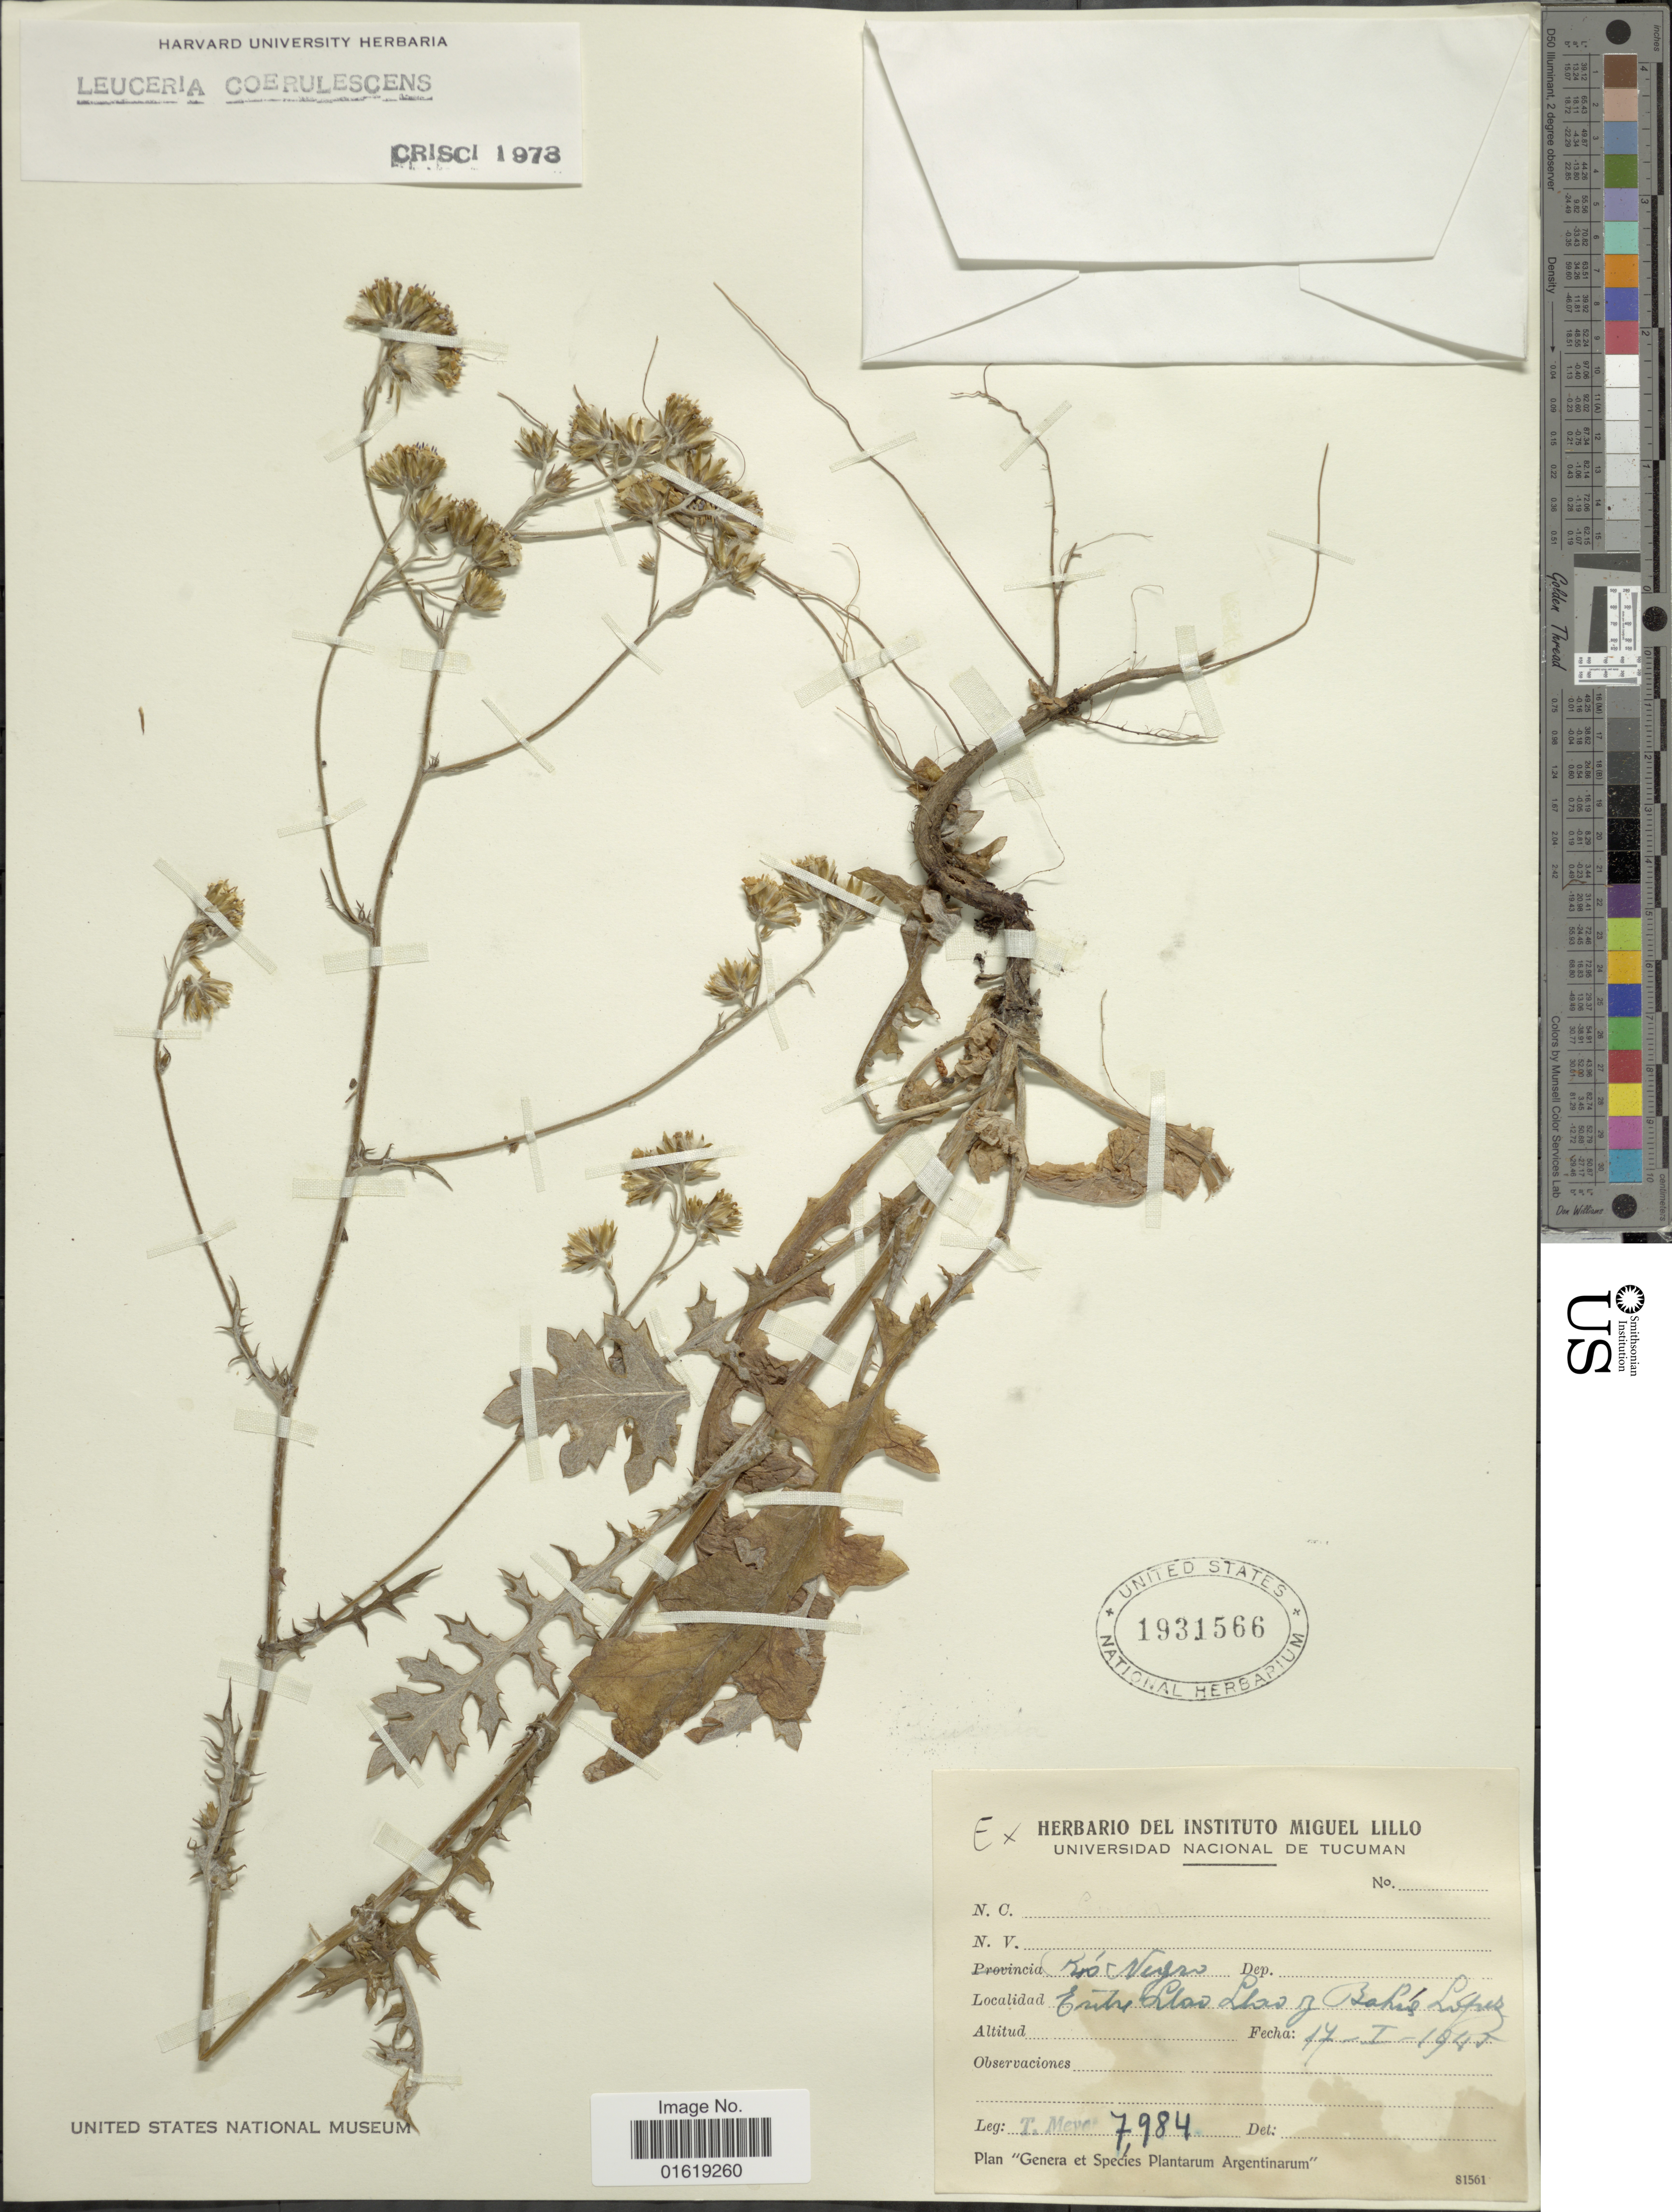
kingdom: Plantae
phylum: Tracheophyta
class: Magnoliopsida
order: Asterales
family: Asteraceae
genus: Leucheria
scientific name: Leucheria coerulescens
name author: J. Rémy in Gay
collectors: T. Meyer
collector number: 7984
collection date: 1945-01-17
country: Argentina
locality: Rio Negro. Entre Llao Llao y Bahia Lopez.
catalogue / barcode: US 1931566